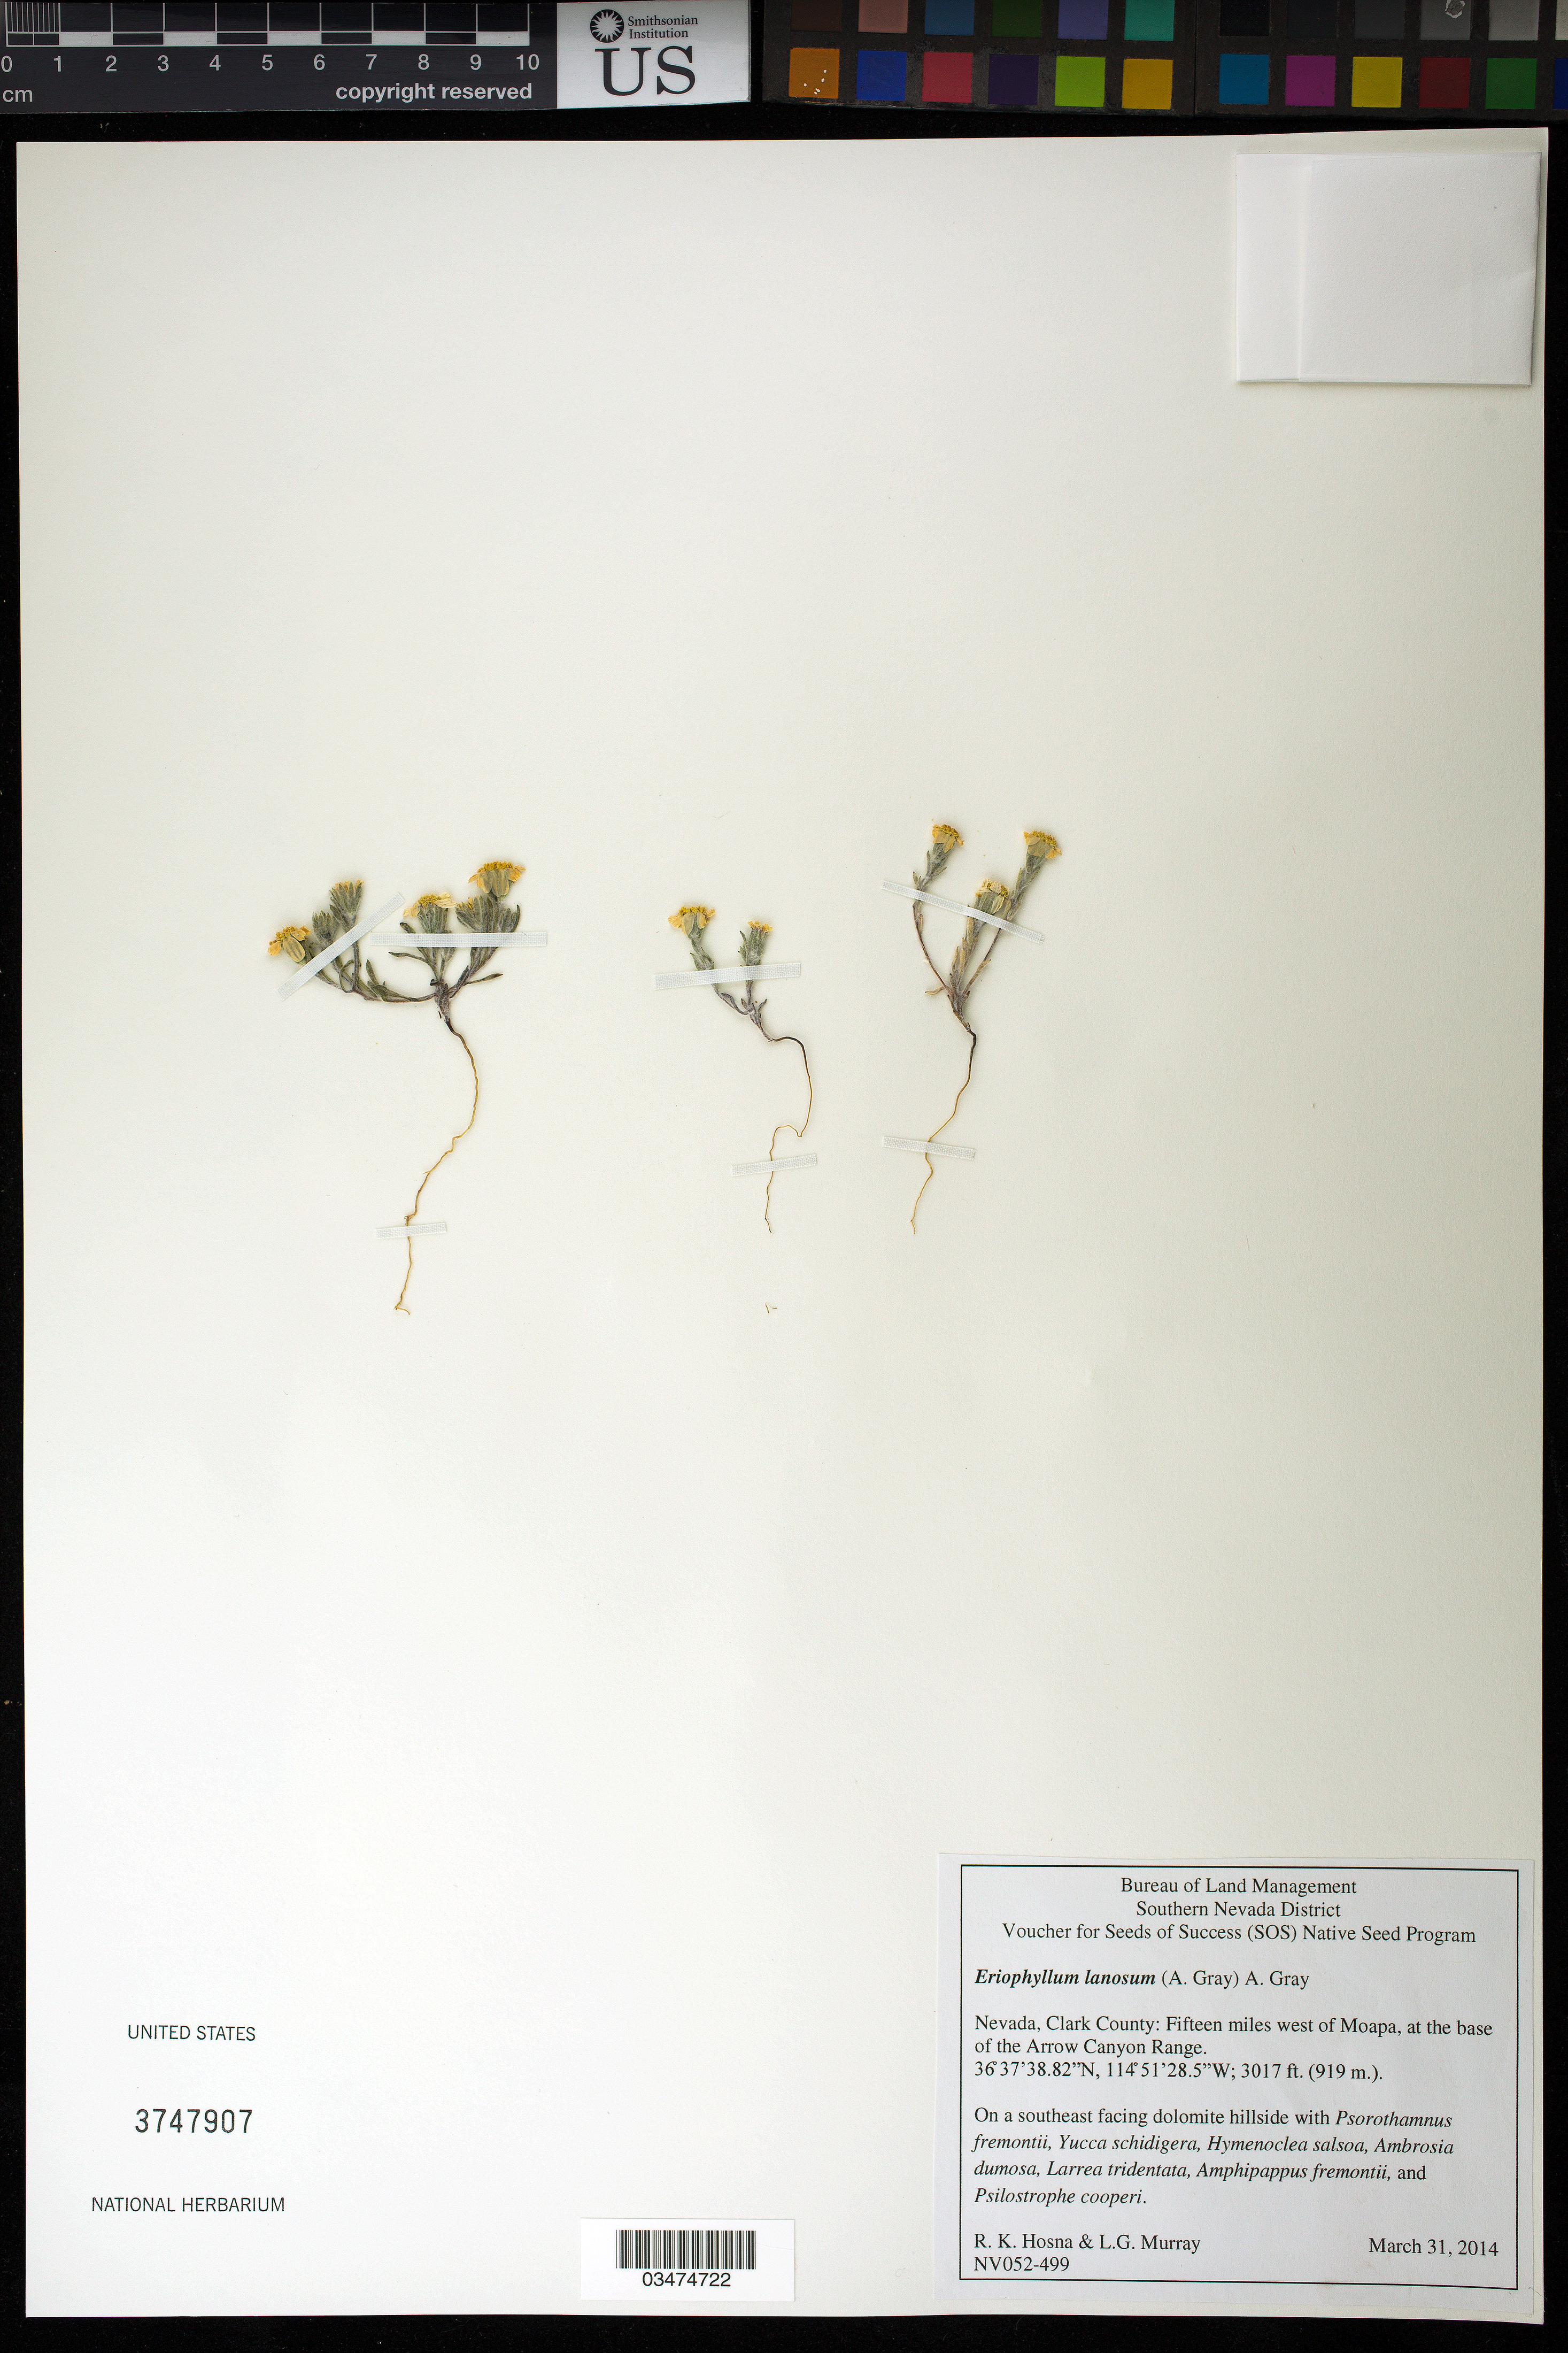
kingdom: Plantae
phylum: Tracheophyta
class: Magnoliopsida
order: Asterales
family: Asteraceae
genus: Eriophyllum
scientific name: Eriophyllum lanosum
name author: (A. Gray) A. Gray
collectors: R. Hosna & L. Murray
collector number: NV052-499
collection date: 2014-03-31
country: United States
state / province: Nevada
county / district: Clark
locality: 15 mi. W of Moapa, at the base of the Arrow Canyon Range.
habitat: Dolomite hillside.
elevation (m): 920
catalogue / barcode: US 3747907